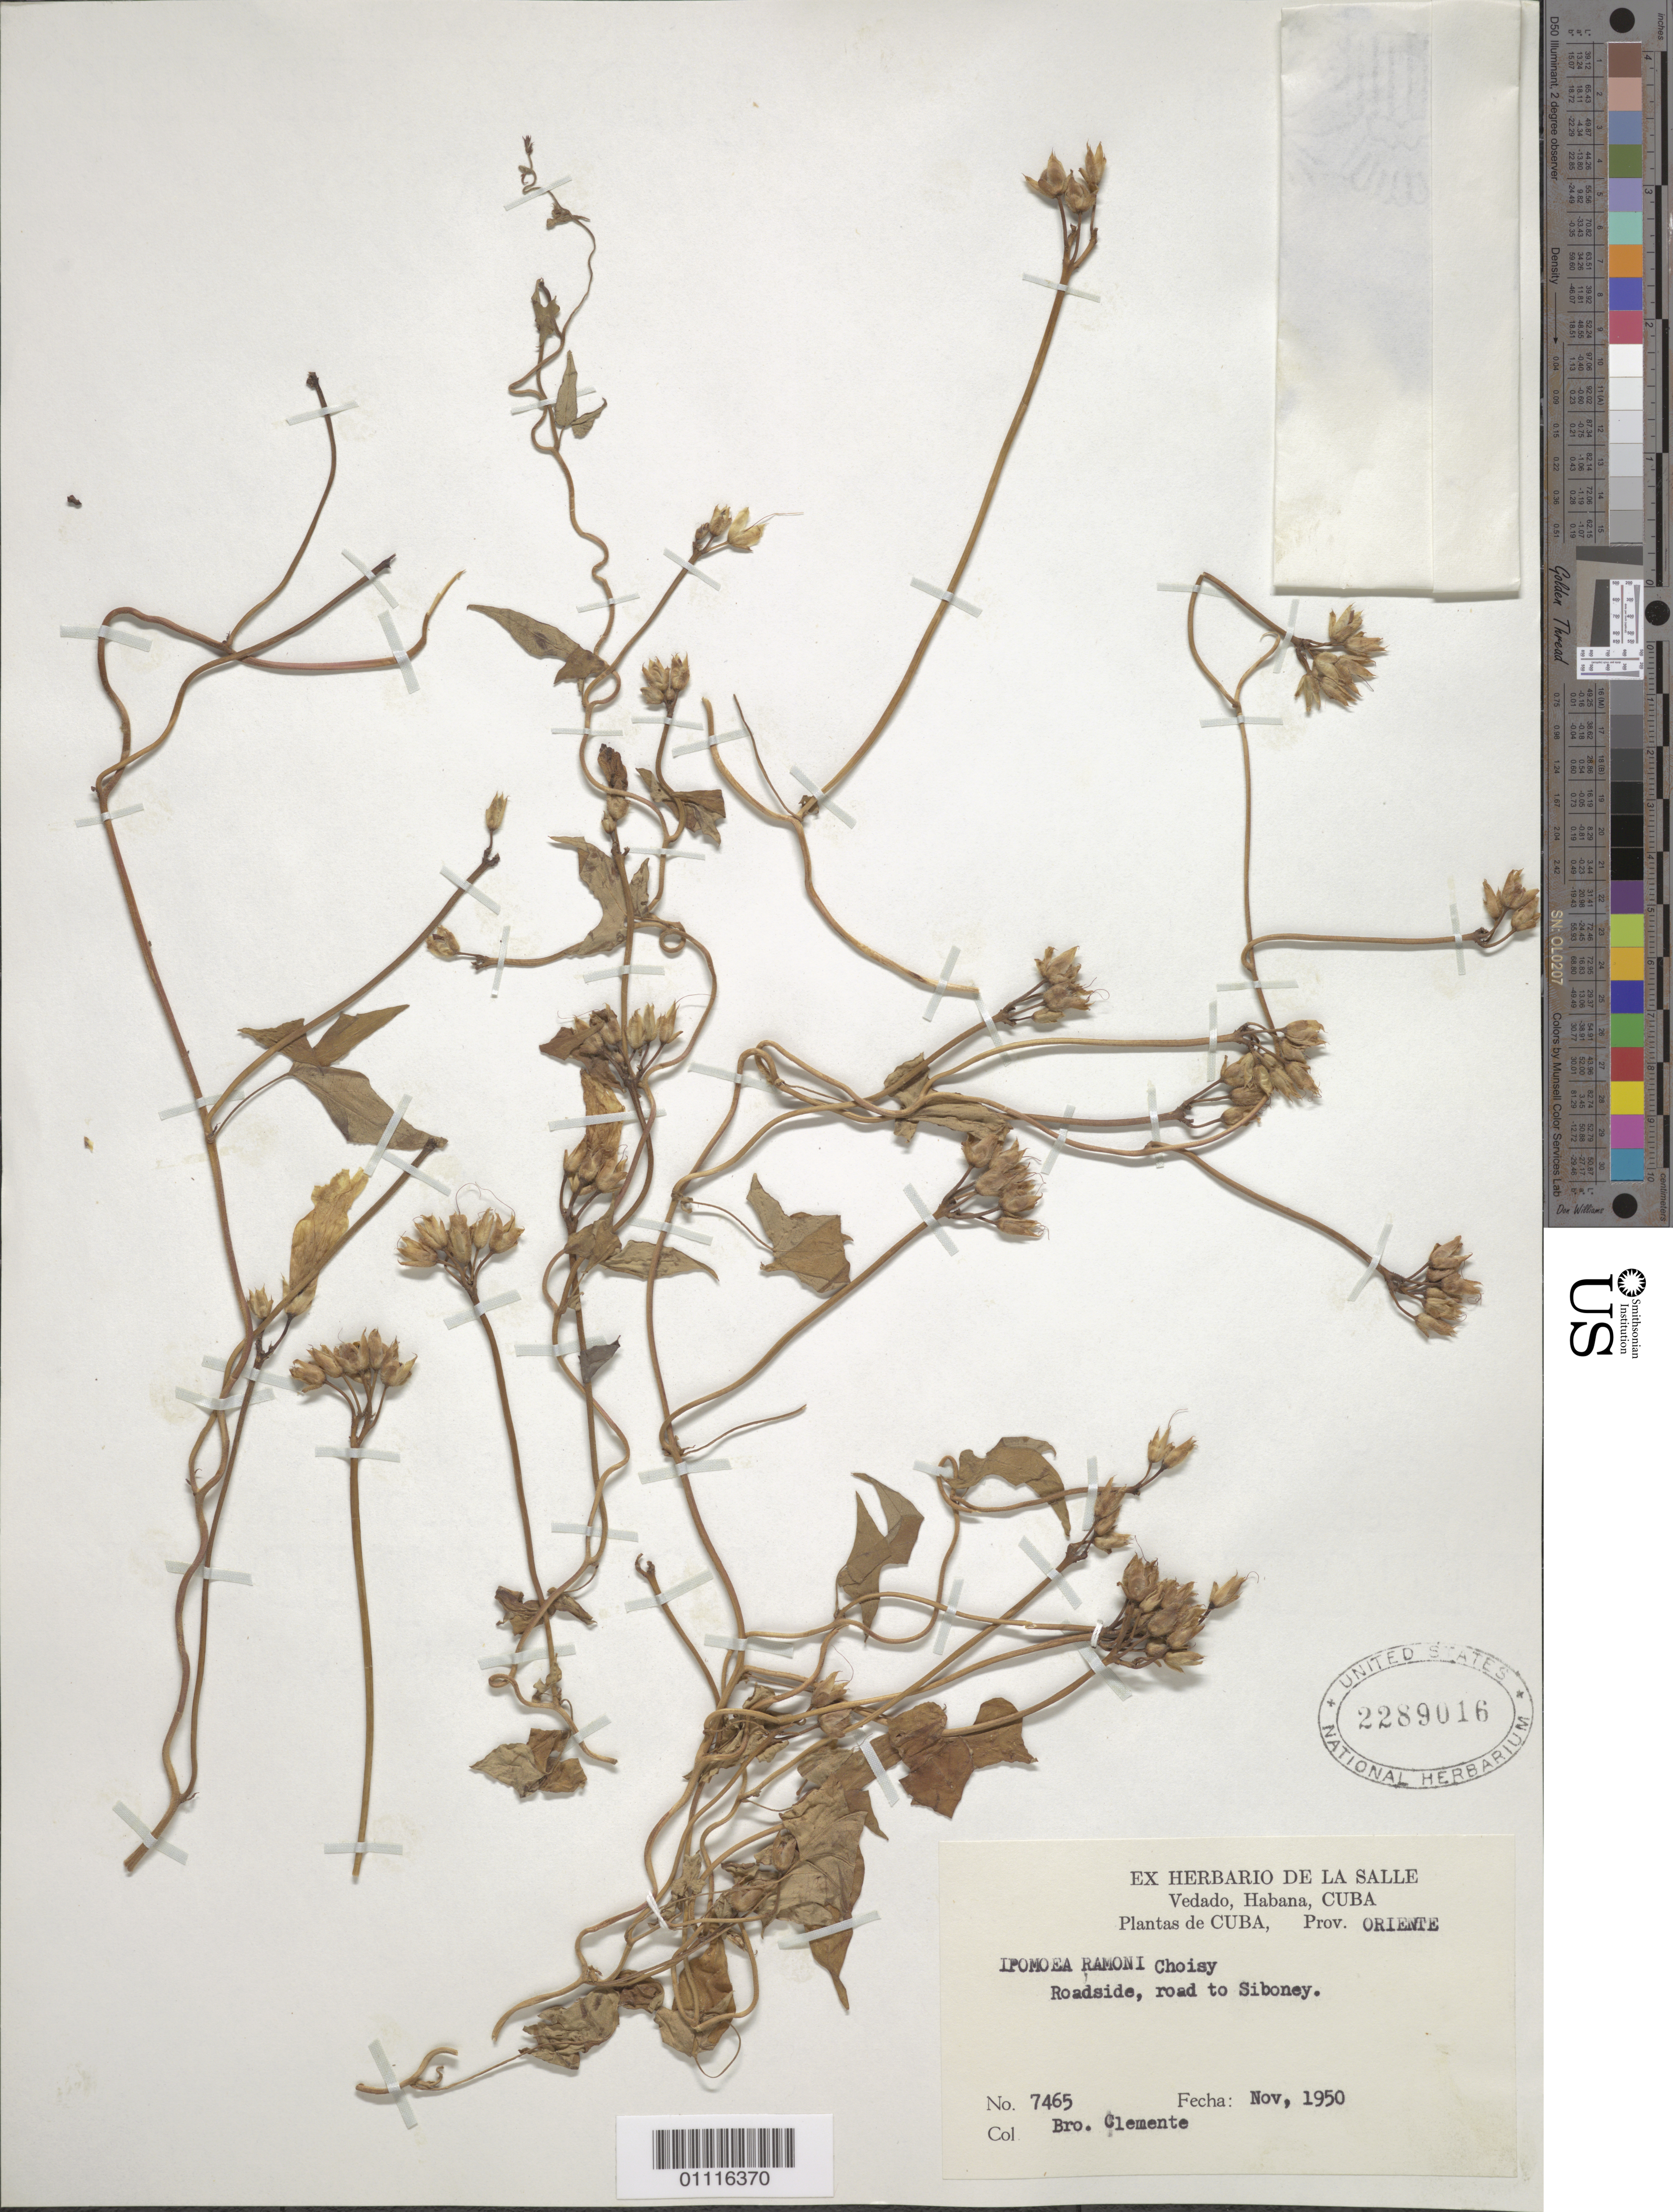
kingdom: Plantae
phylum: Tracheophyta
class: Magnoliopsida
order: Solanales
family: Convolvulaceae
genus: Ipomoea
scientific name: Ipomoea wrightii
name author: A. Gray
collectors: Bro. Clemente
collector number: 7465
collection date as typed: Nov 1950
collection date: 1950-11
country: Cuba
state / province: Santiago de Cuba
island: Cuba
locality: Roadside, road to Siboney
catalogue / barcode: US 2289016